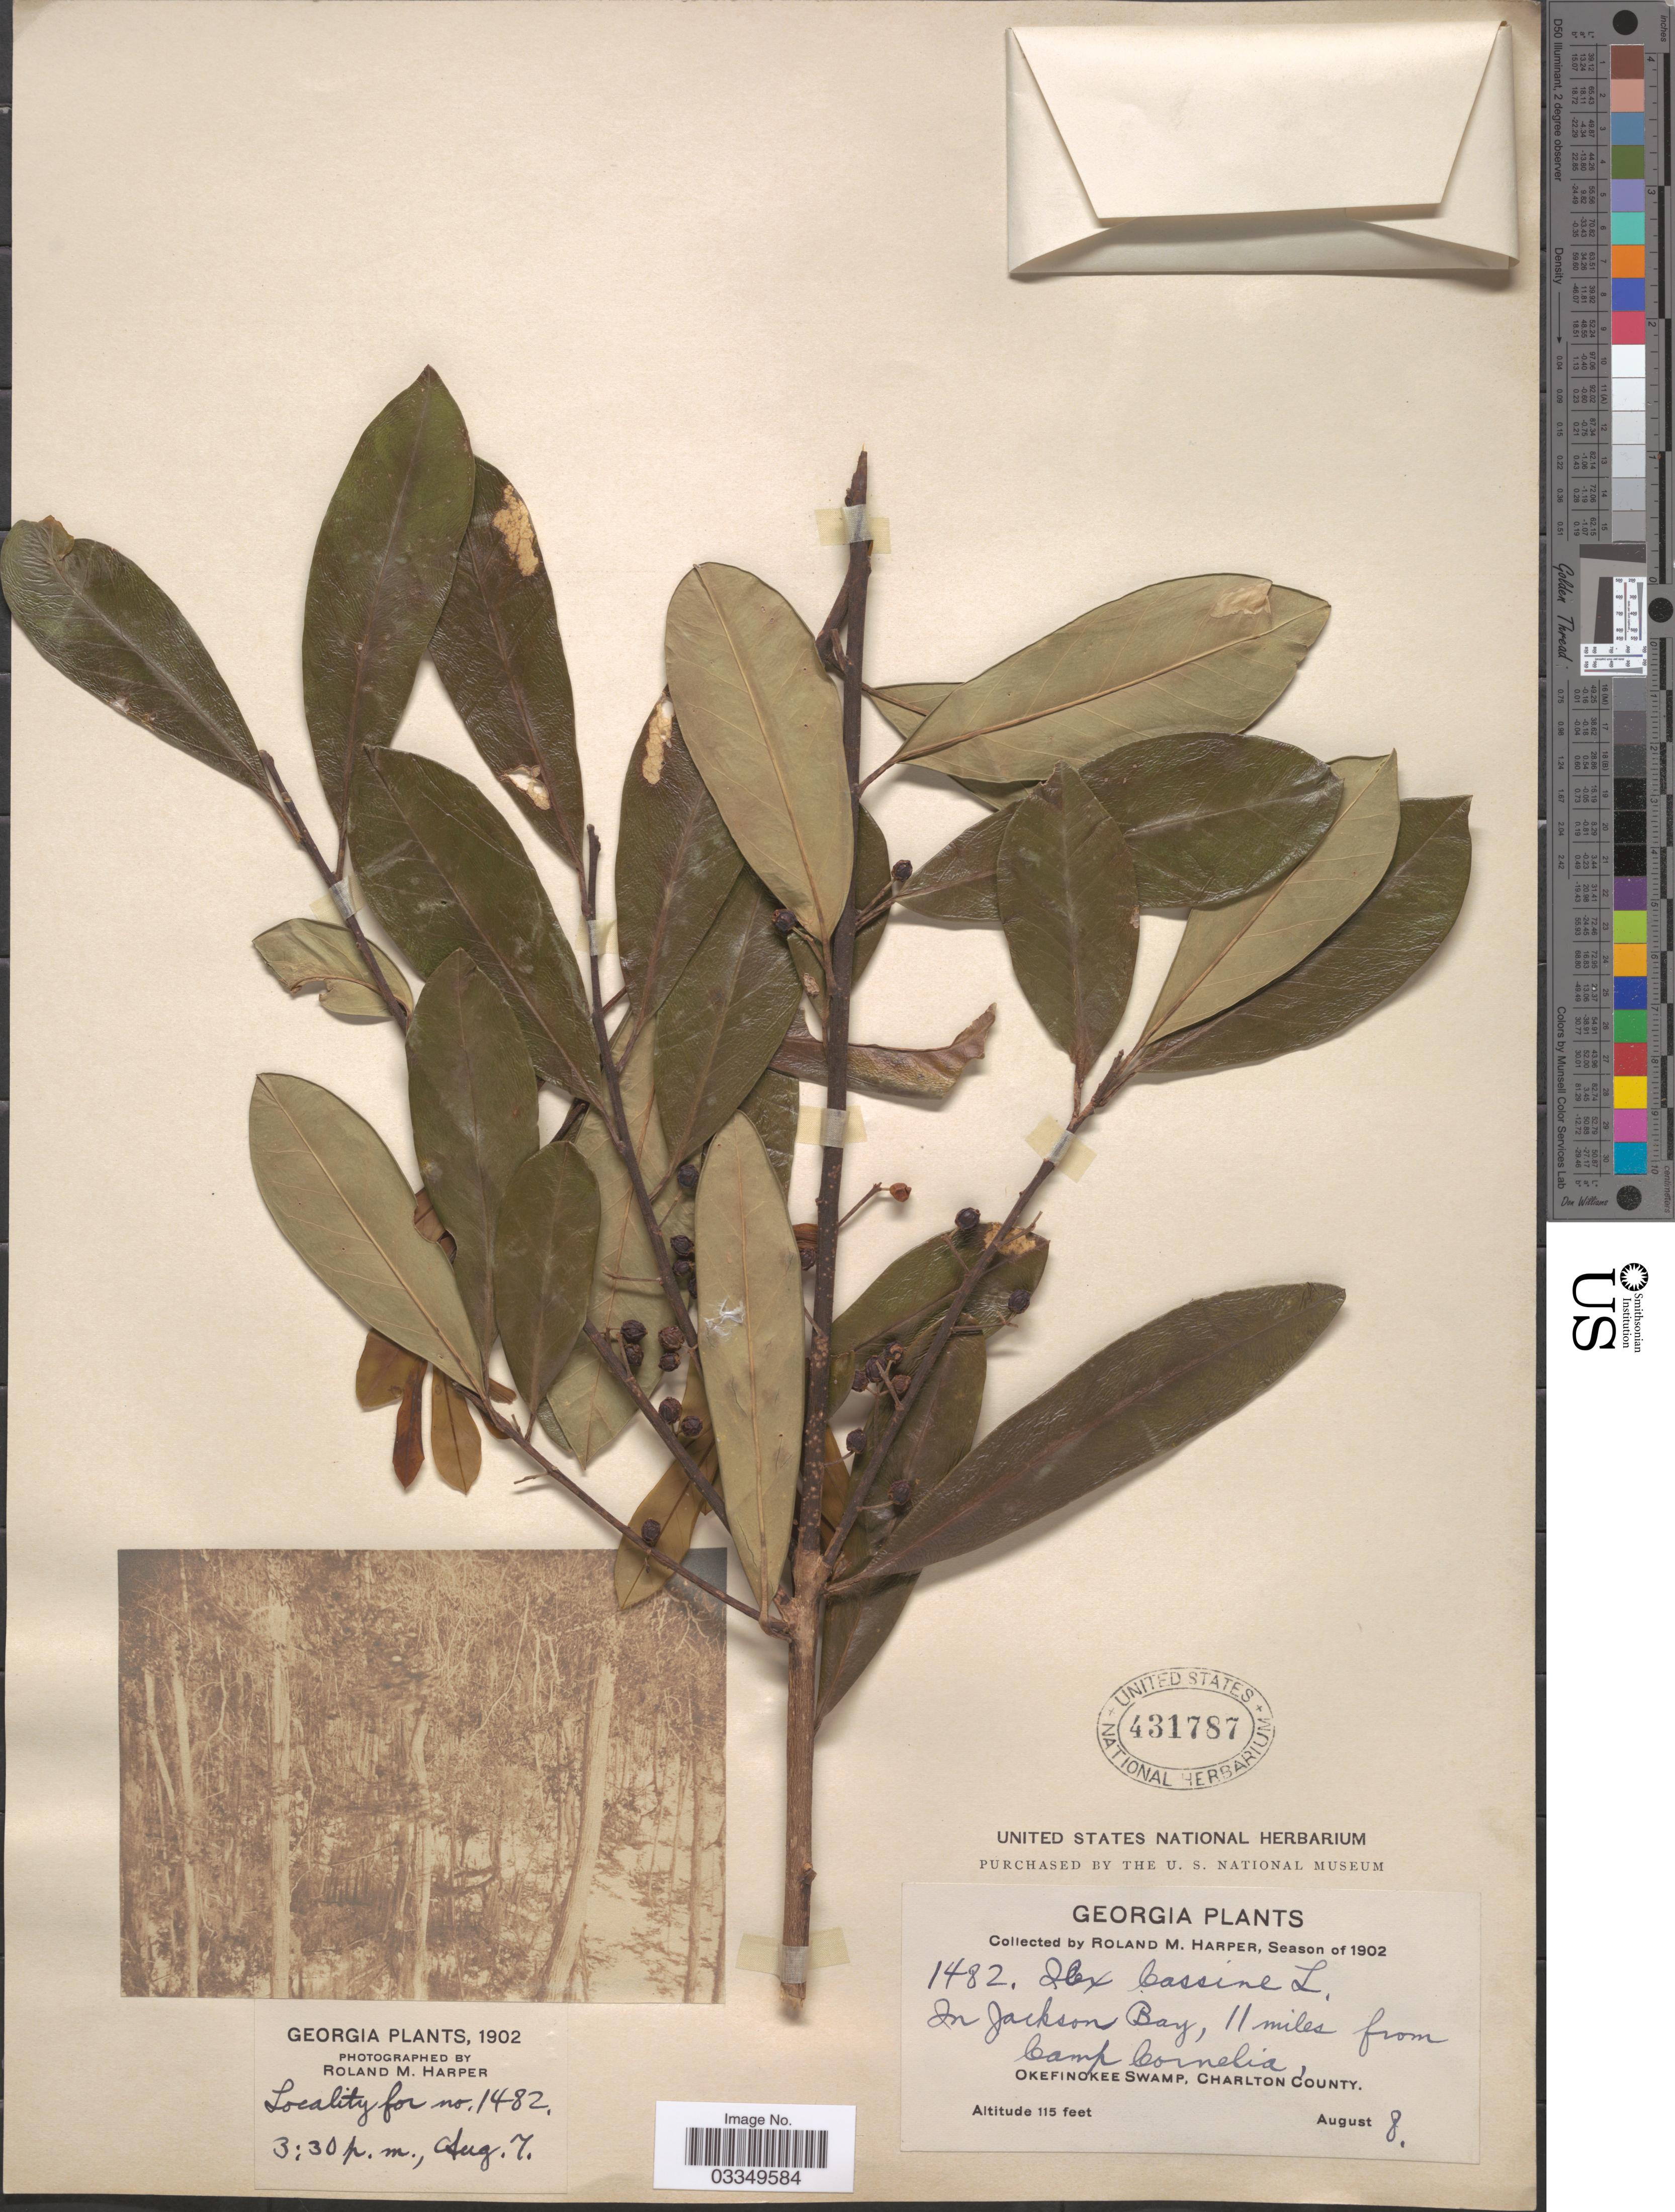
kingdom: Plantae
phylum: Tracheophyta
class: Magnoliopsida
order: Aquifoliales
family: Aquifoliaceae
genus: Ilex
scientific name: Ilex cassine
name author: L.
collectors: R. M. Harper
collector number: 1482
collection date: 1902-08-08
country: United States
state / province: Georgia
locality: In Jackson Bay, 11 miles from Camp Cornelia, Okefinokee Swamp, Charlton County.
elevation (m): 35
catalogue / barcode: US 431787